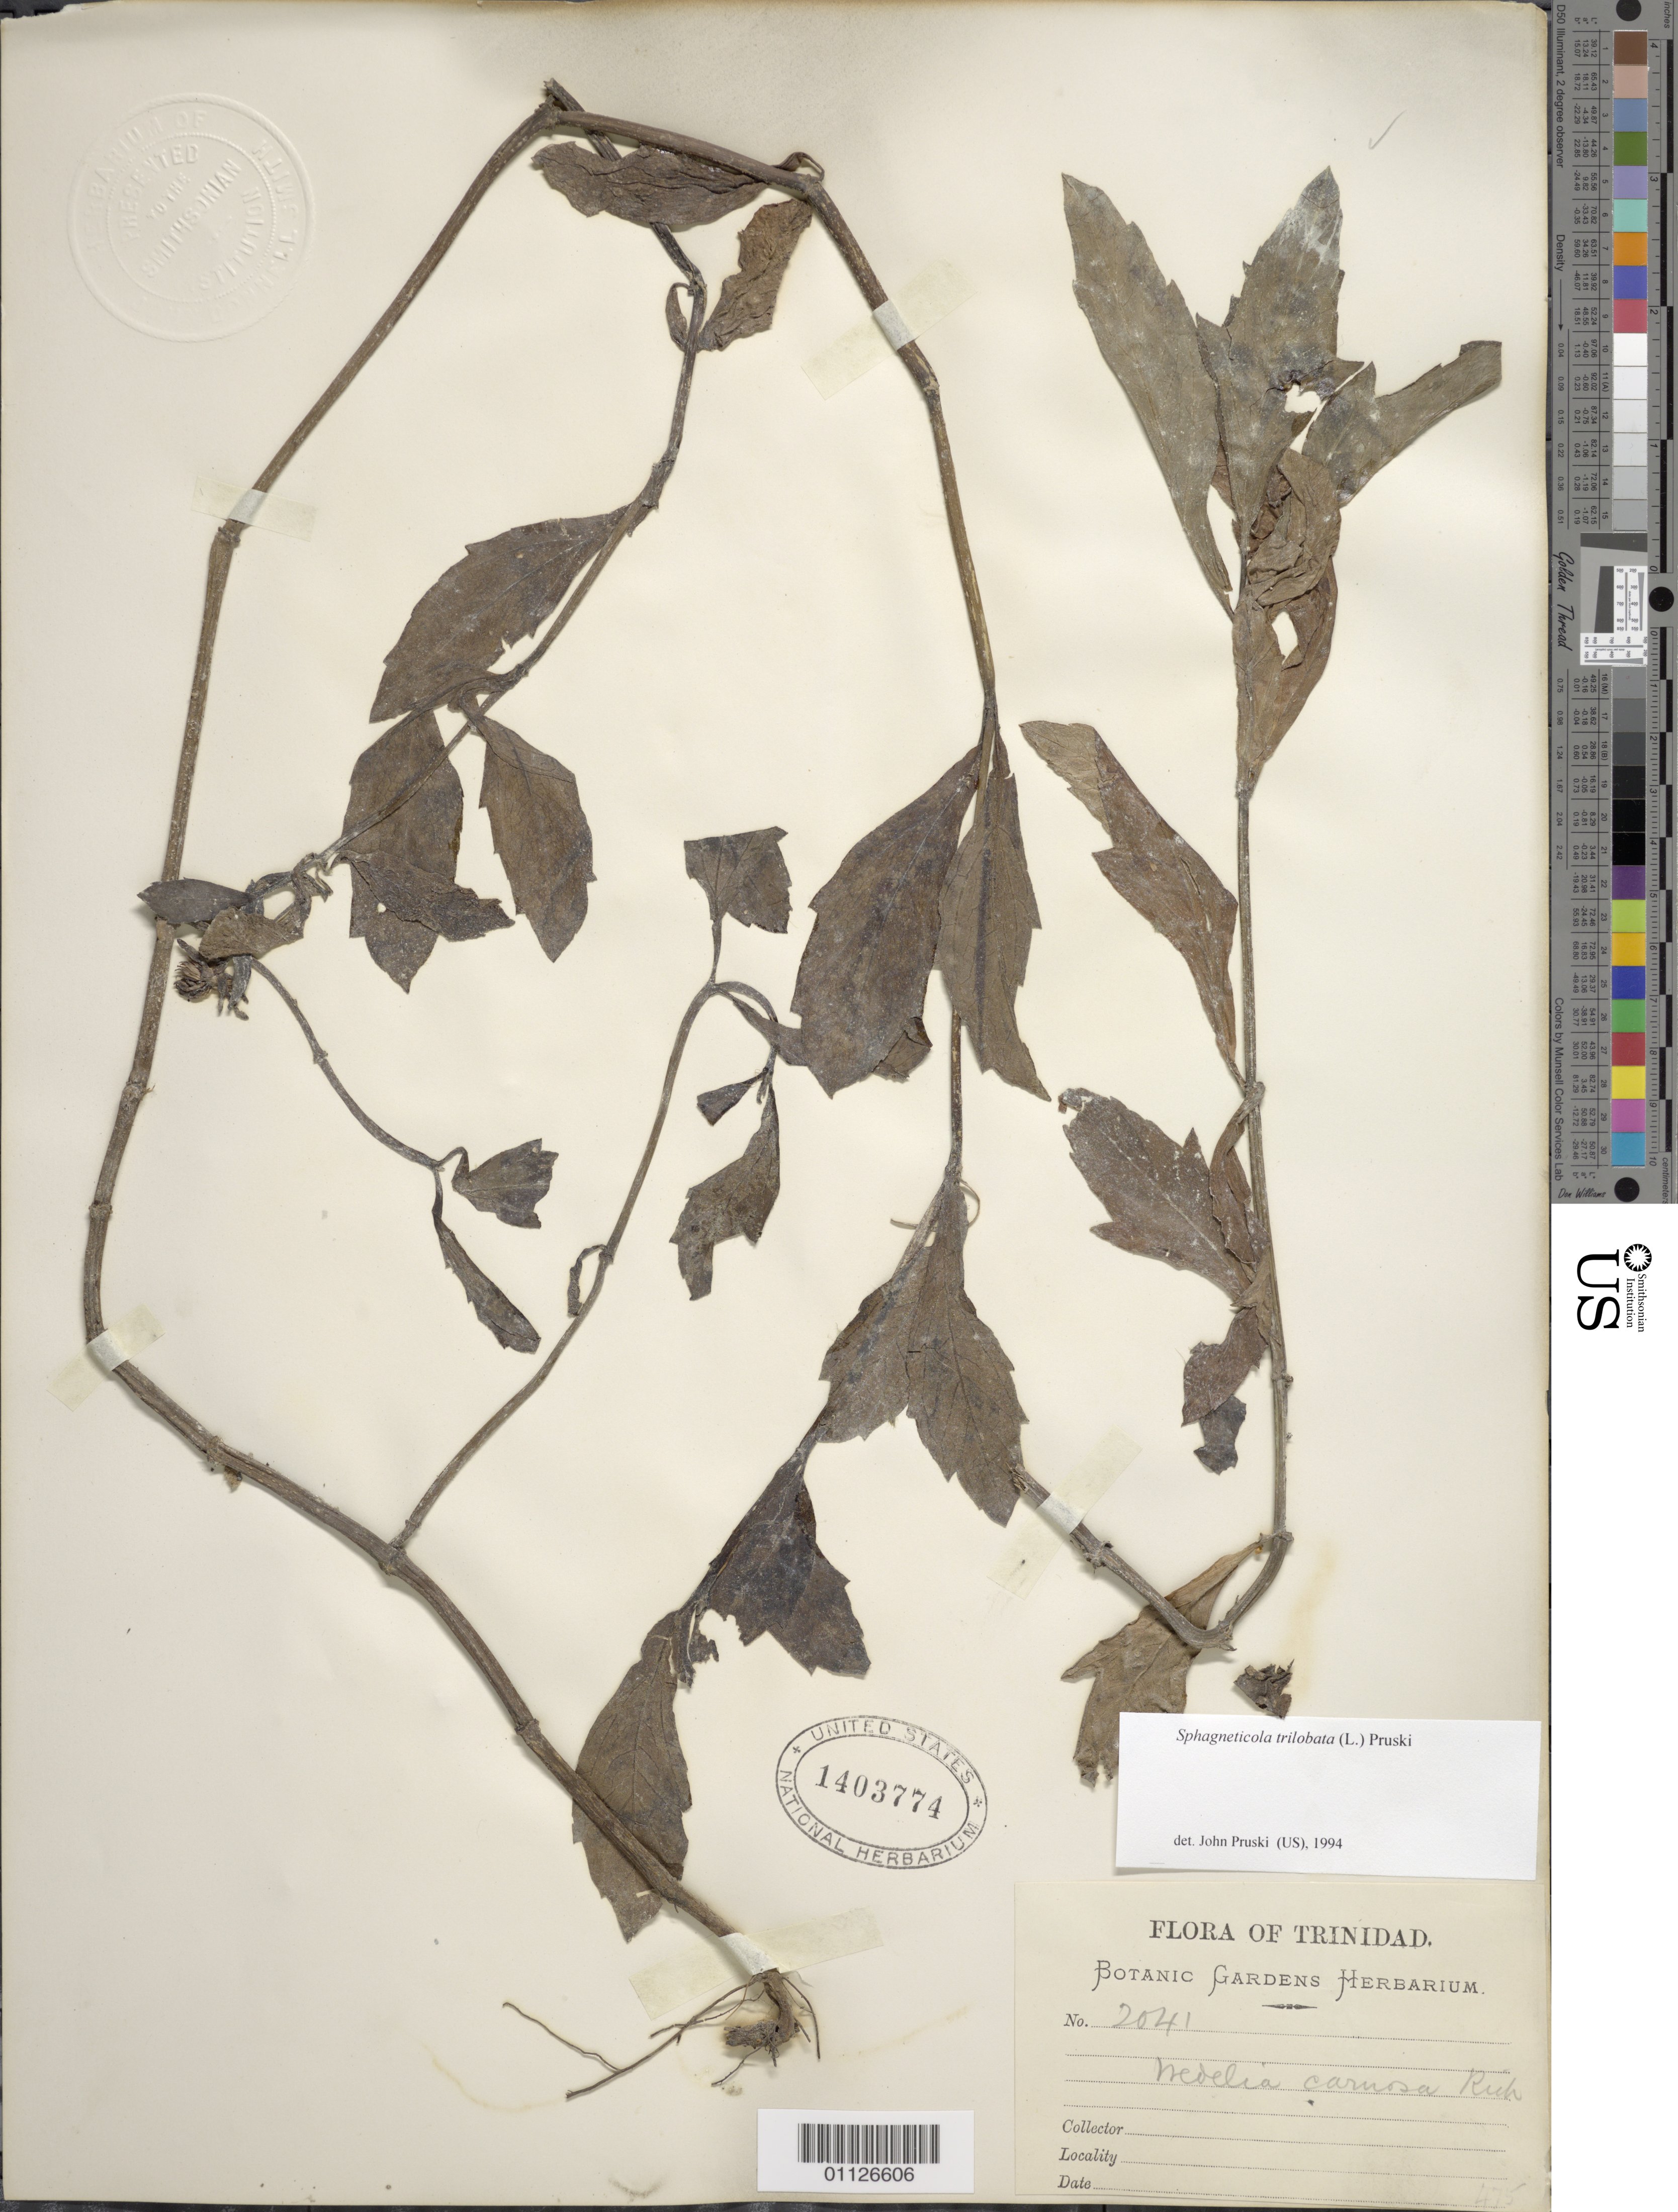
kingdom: Plantae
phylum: Tracheophyta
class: Magnoliopsida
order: Asterales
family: Asteraceae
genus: Sphagneticola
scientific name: Sphagneticola trilobata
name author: (L.) Pruski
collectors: Botanic Gardens Herbarium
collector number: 2041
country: Trinidad and Tobago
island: Trinidad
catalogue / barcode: US 1403774